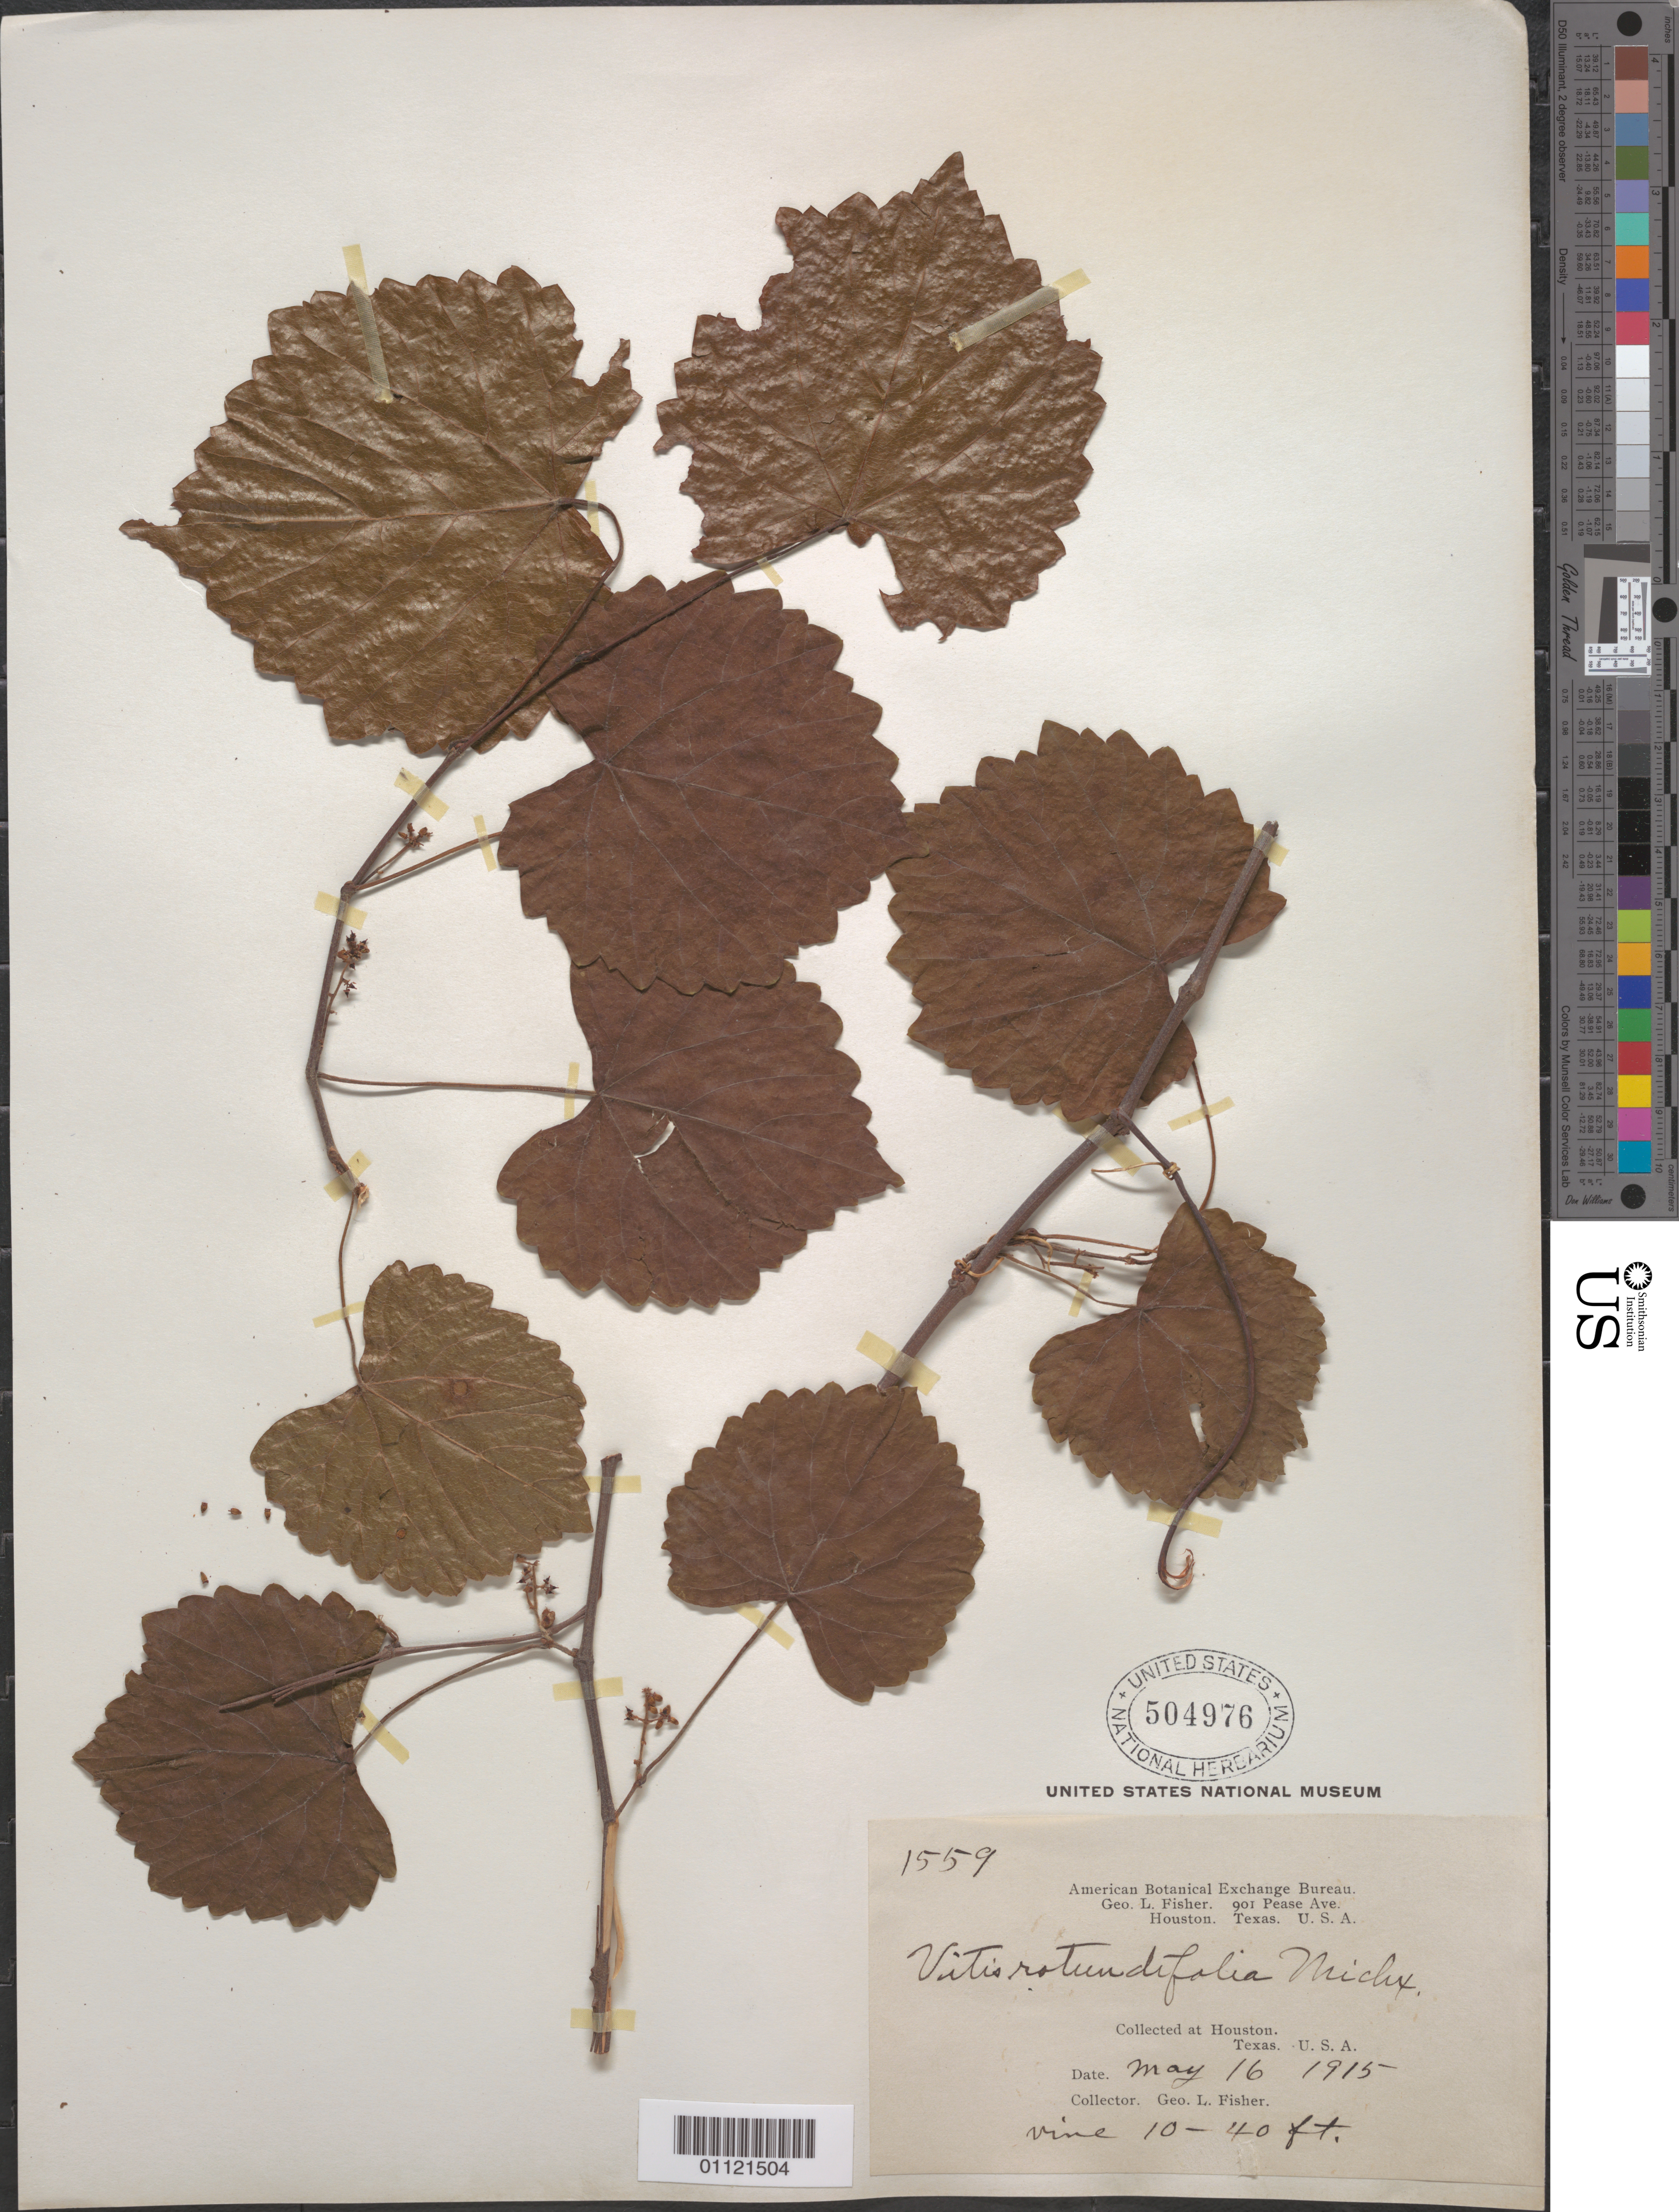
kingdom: Plantae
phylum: Tracheophyta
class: Magnoliopsida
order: Vitales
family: Vitaceae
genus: Vitis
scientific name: Vitis rotundifolia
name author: Michx.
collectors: G. L. Fisher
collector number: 1559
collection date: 1915-05-16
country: United States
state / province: Texas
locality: Houston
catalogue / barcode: US 504976